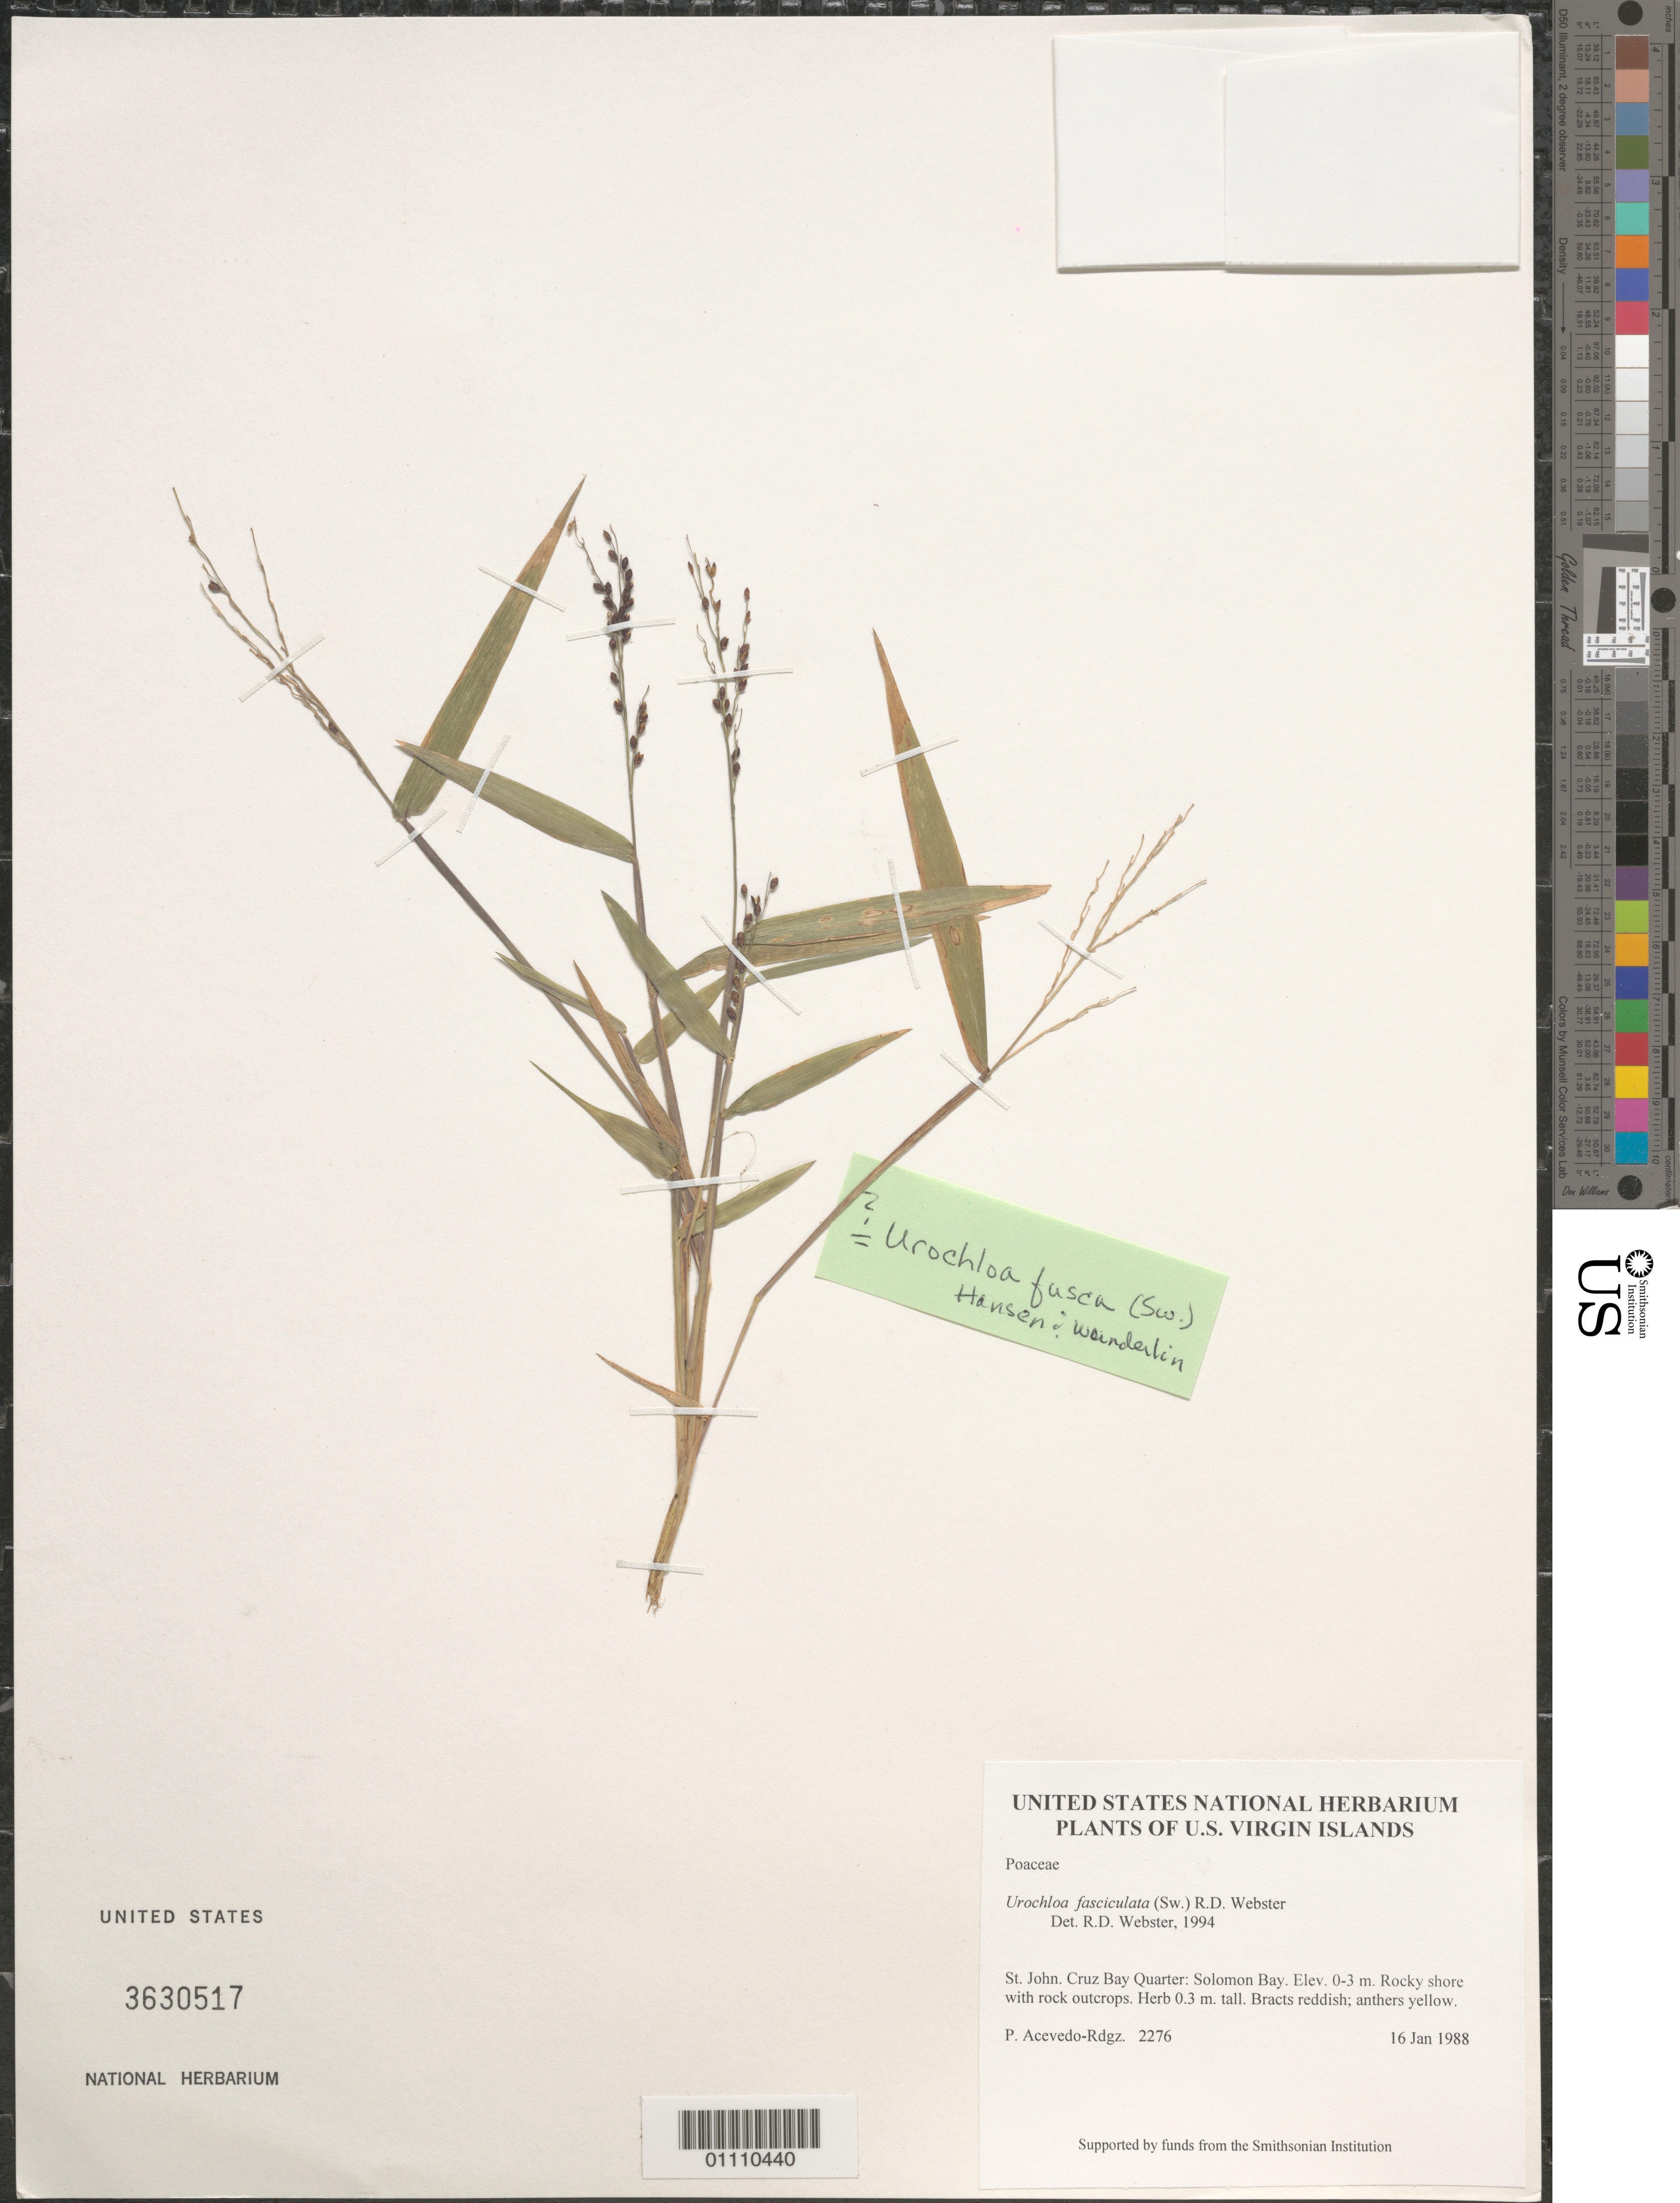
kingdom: Plantae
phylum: Tracheophyta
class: Liliopsida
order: Poales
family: Poaceae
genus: Urochloa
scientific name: Urochloa fusca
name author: (Sw.) B.F. Hansen & Wunderlin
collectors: P. Acevedo-Rodr.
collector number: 2276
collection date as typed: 16 Jan 1988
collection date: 1988-01-16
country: U.S. Virgin Islands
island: St. John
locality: Cruz Bay Quarter: Solomon Bay.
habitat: Rocky shore with rock outcrops.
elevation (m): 0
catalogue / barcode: US 3630517